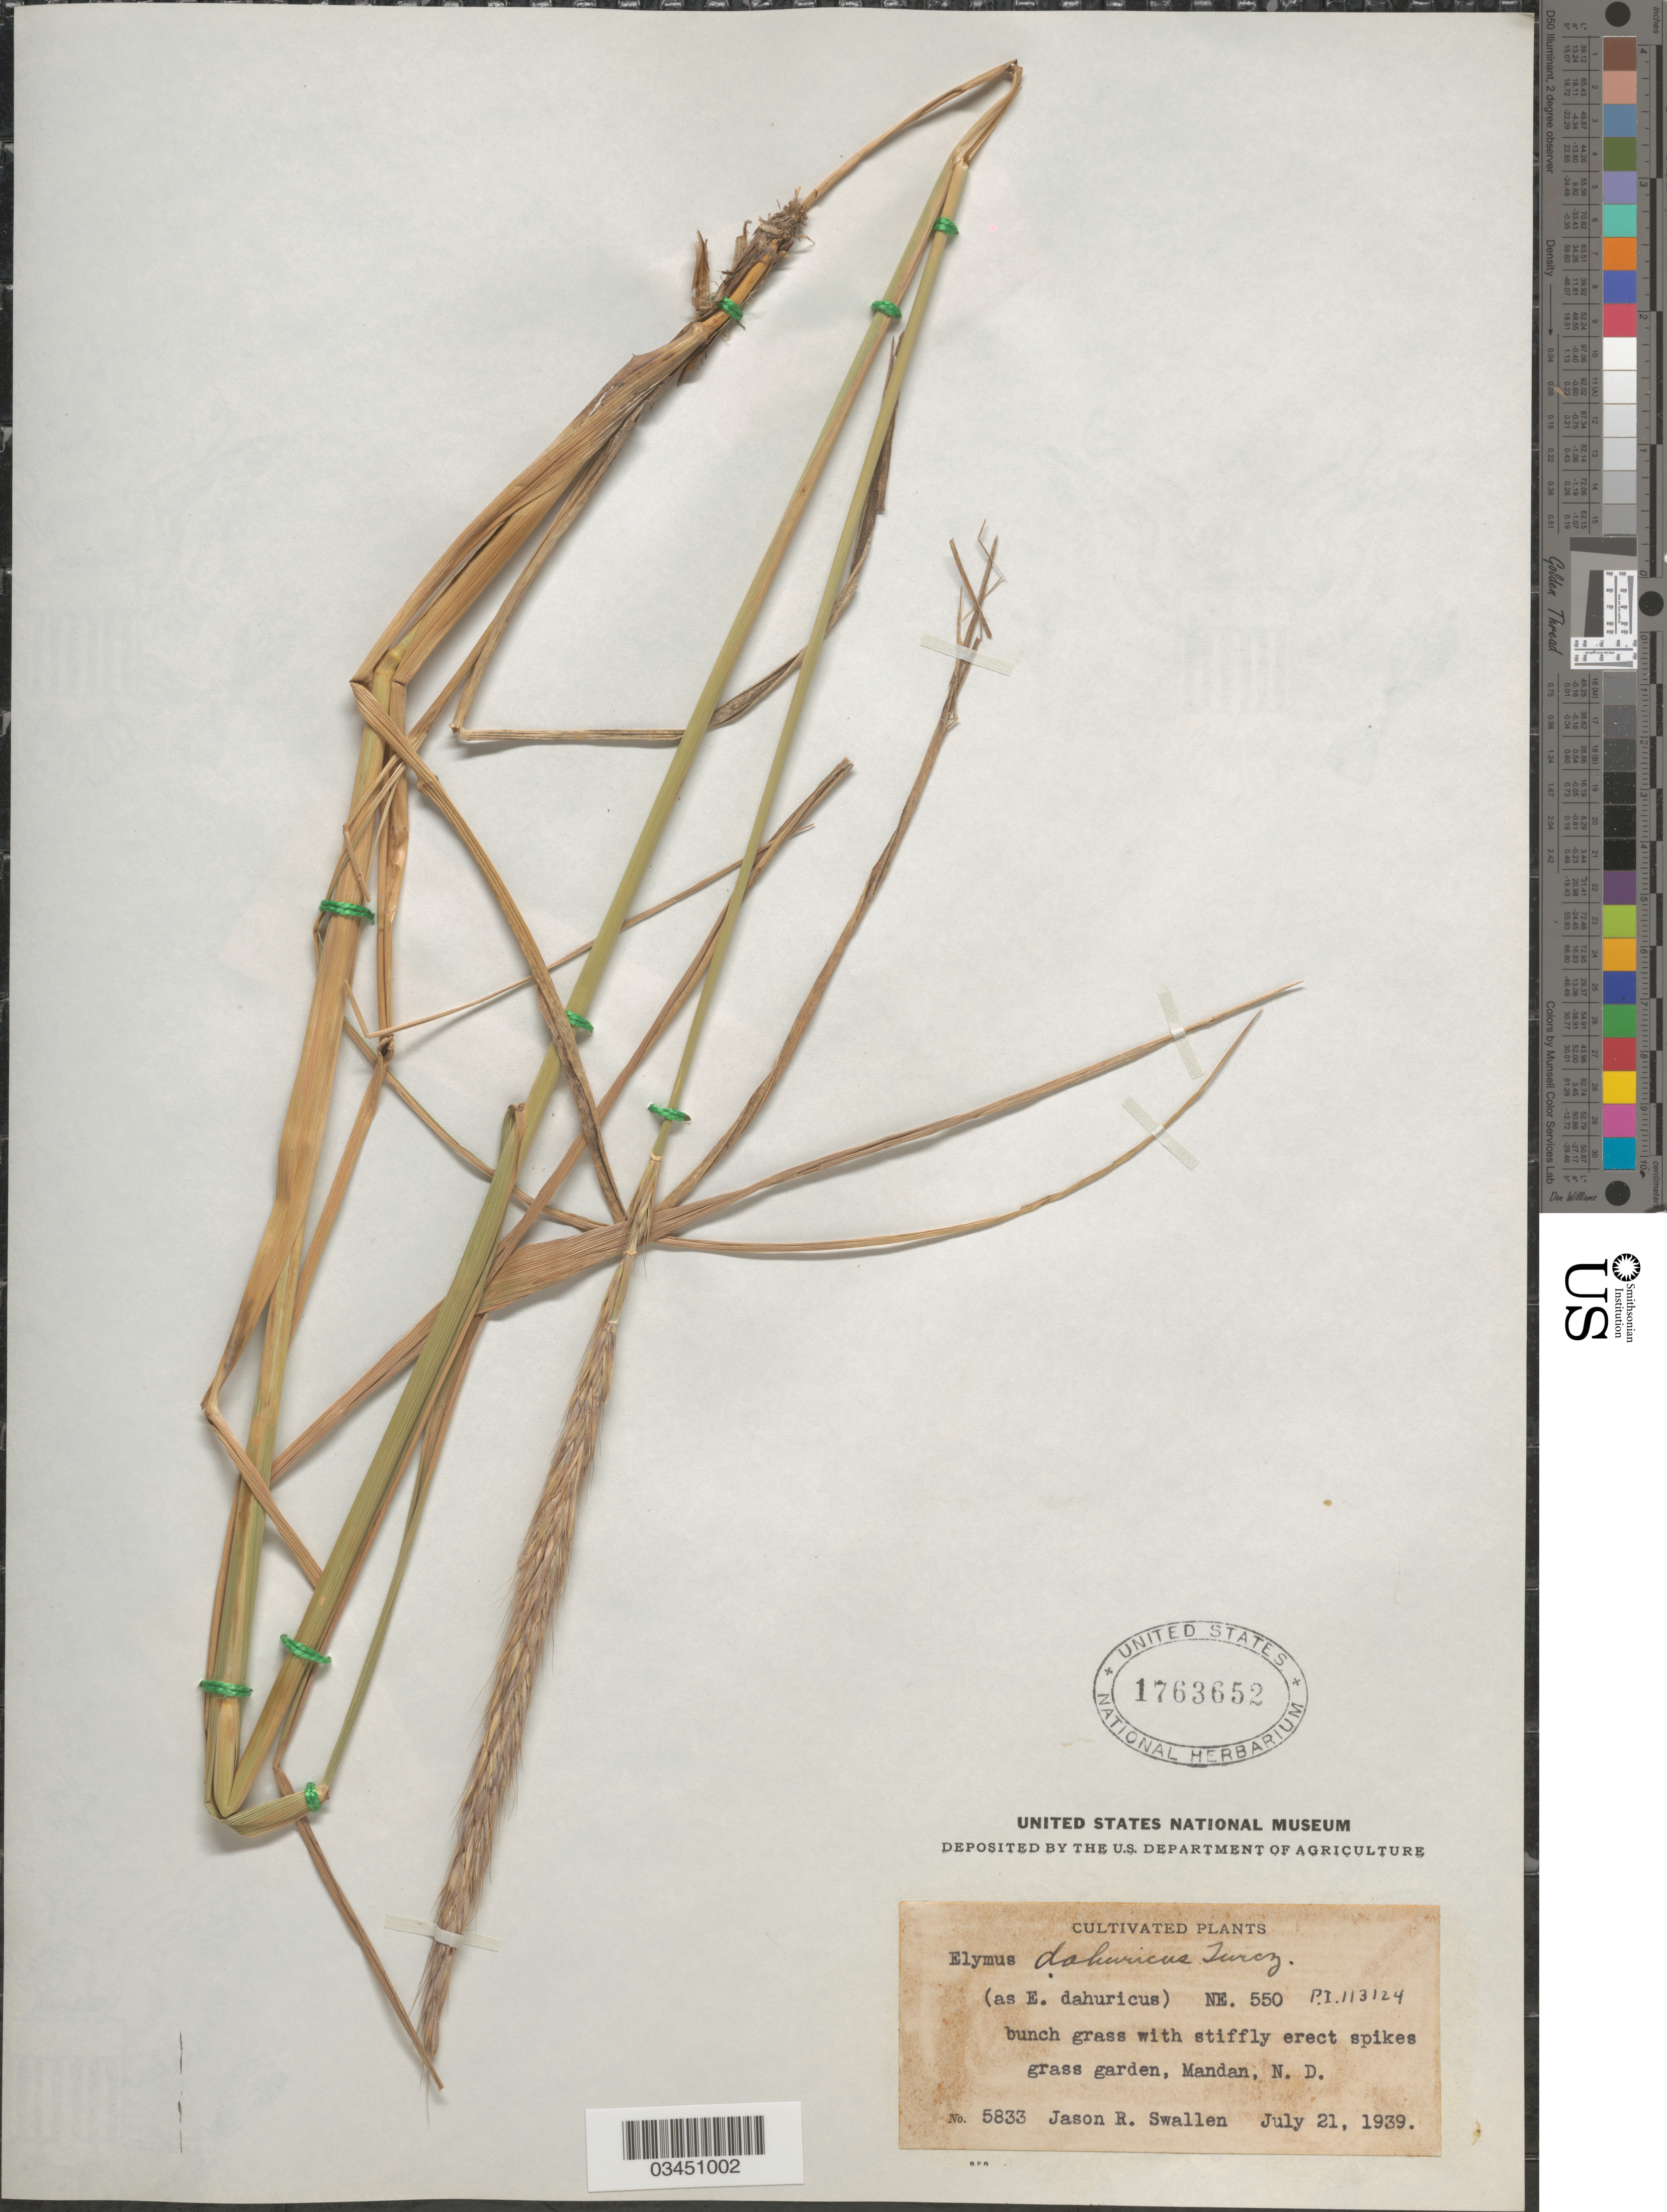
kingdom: Plantae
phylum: Tracheophyta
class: Liliopsida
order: Poales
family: Poaceae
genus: Elymus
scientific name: Elymus dahuricus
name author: Turcz. ex Griseb.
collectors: J. R. Swallen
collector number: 5833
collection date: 1939-07-21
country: United States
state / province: North Dakota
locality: Grass garden, Mandan.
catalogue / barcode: US 1763652